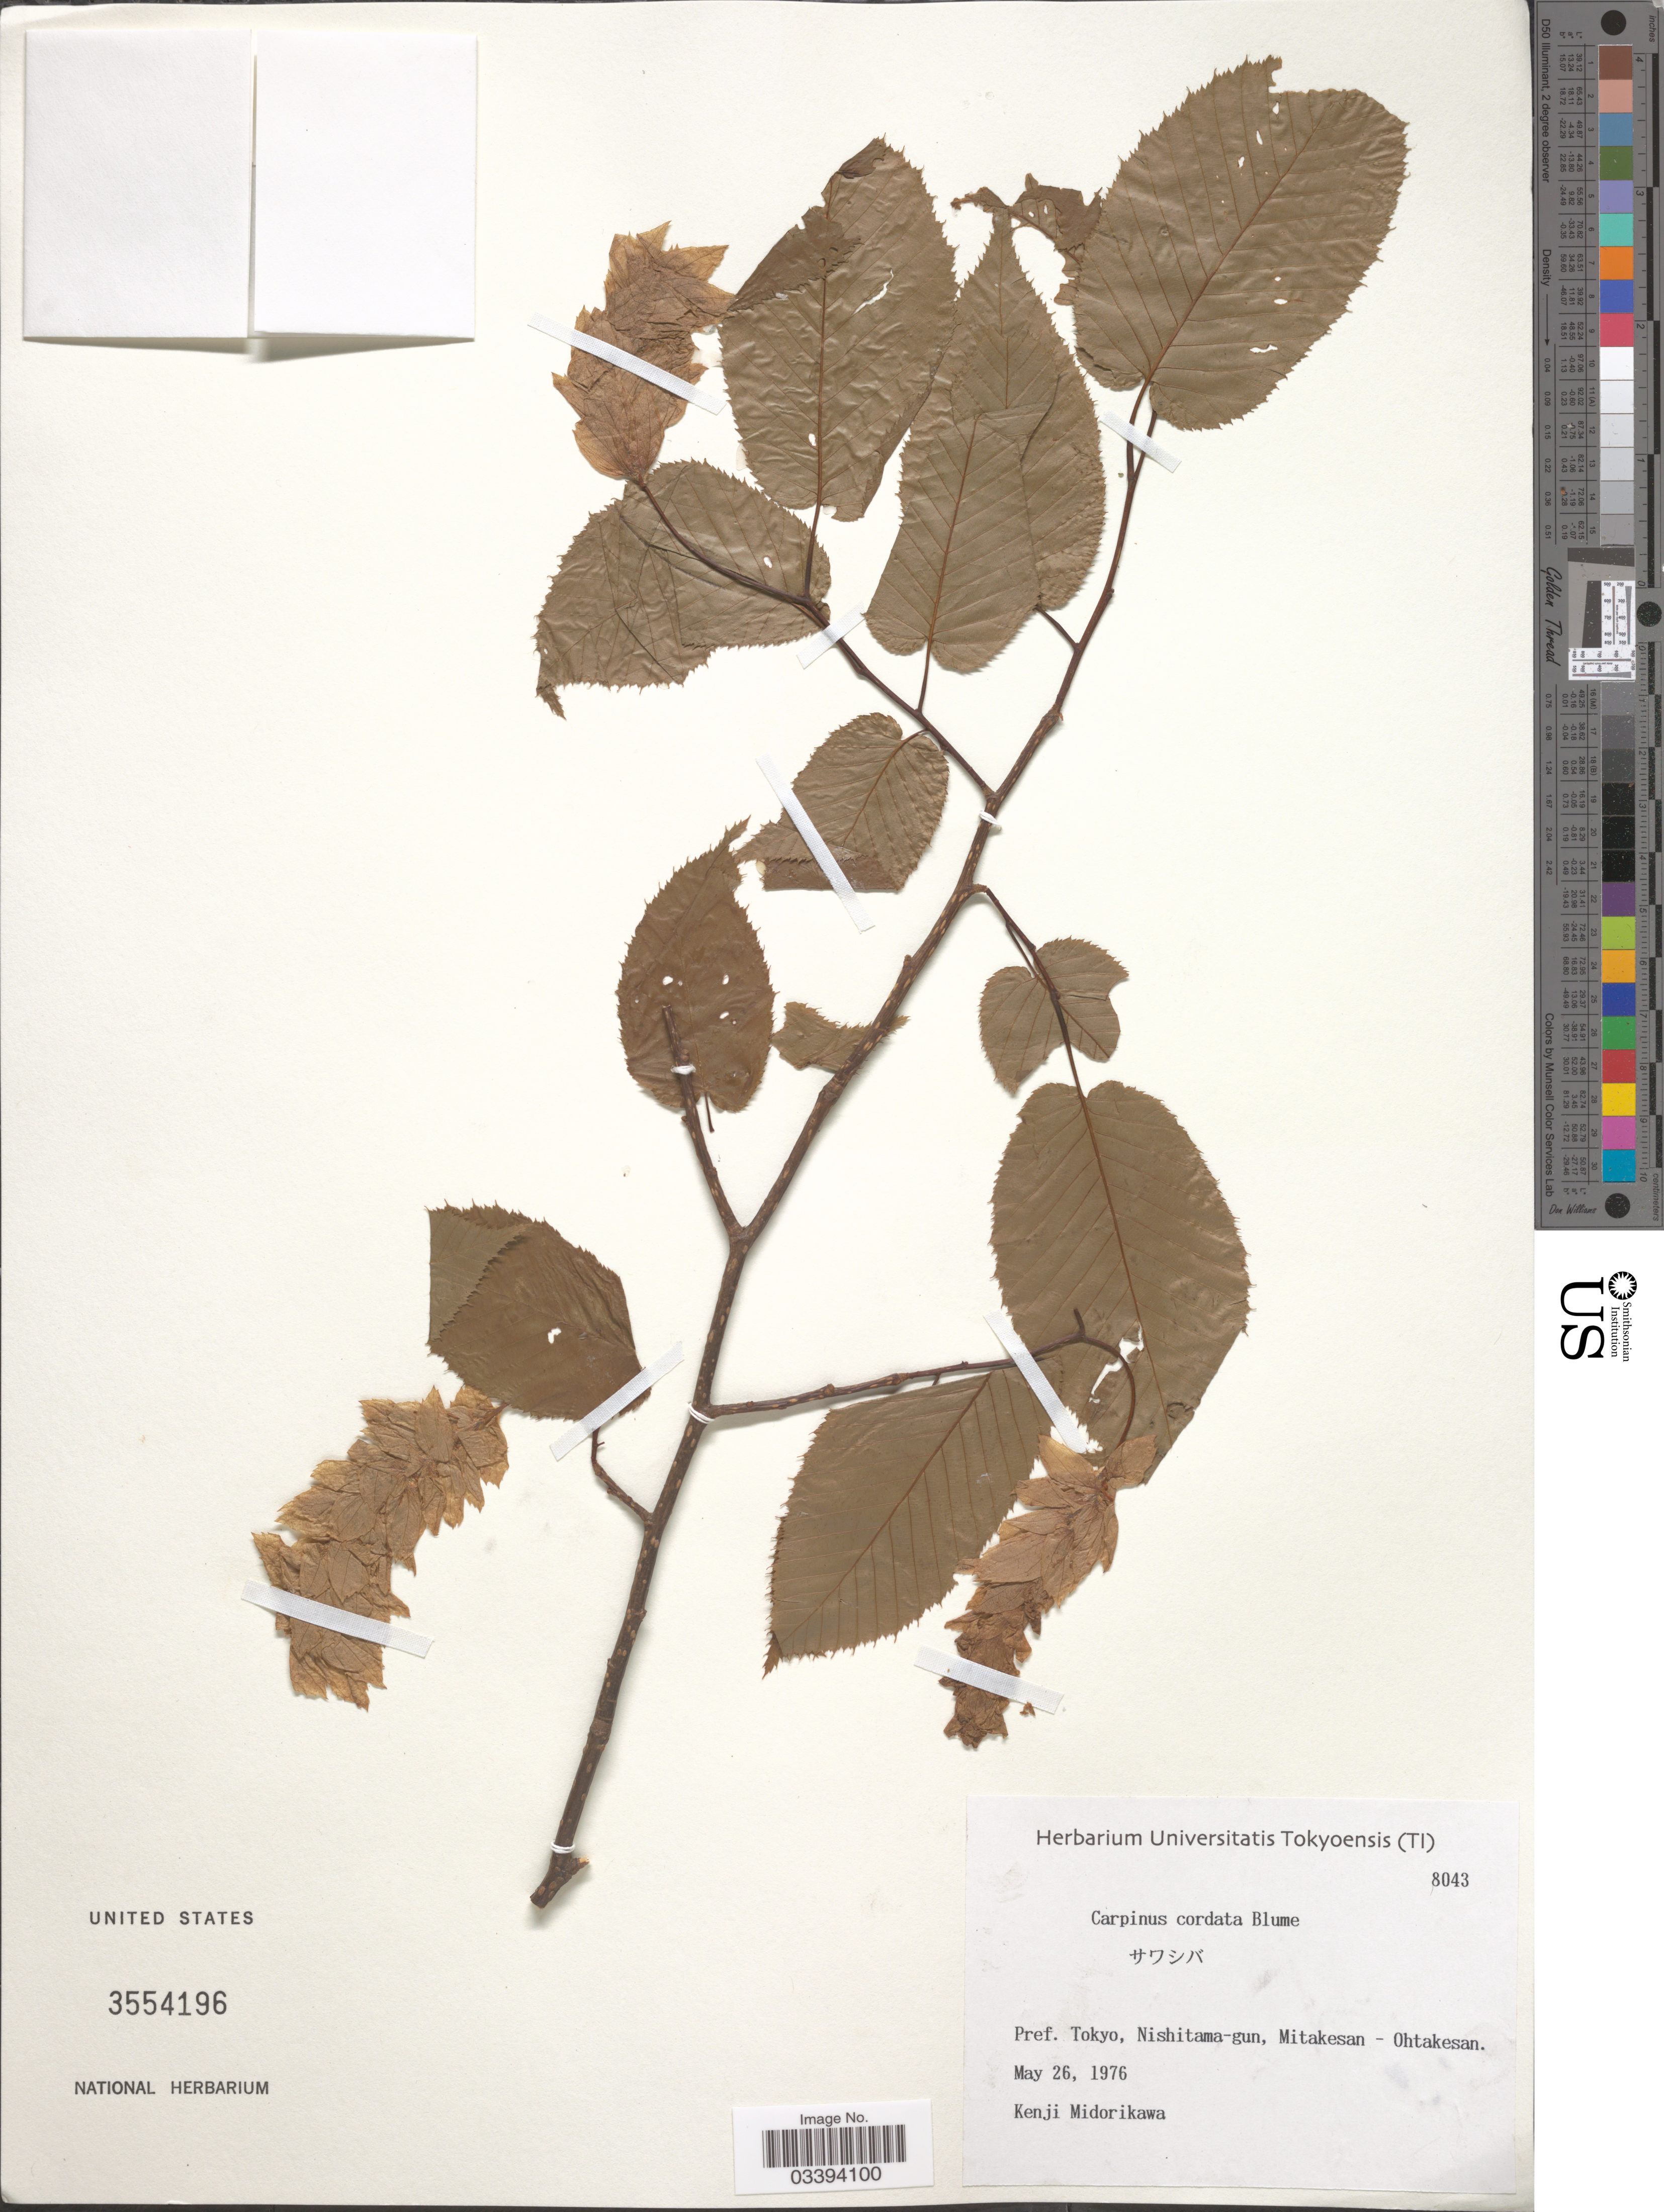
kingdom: Plantae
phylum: Tracheophyta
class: Magnoliopsida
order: Fagales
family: Betulaceae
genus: Carpinus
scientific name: Carpinus cordata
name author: Blume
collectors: K. Midorikawa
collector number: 8043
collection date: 1976-05-26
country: Japan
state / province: Tokyo, Federal City of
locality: Pref. Tokyo, Nishitama-gun, Mitakesan - Ohtakesan.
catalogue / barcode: US 3554196